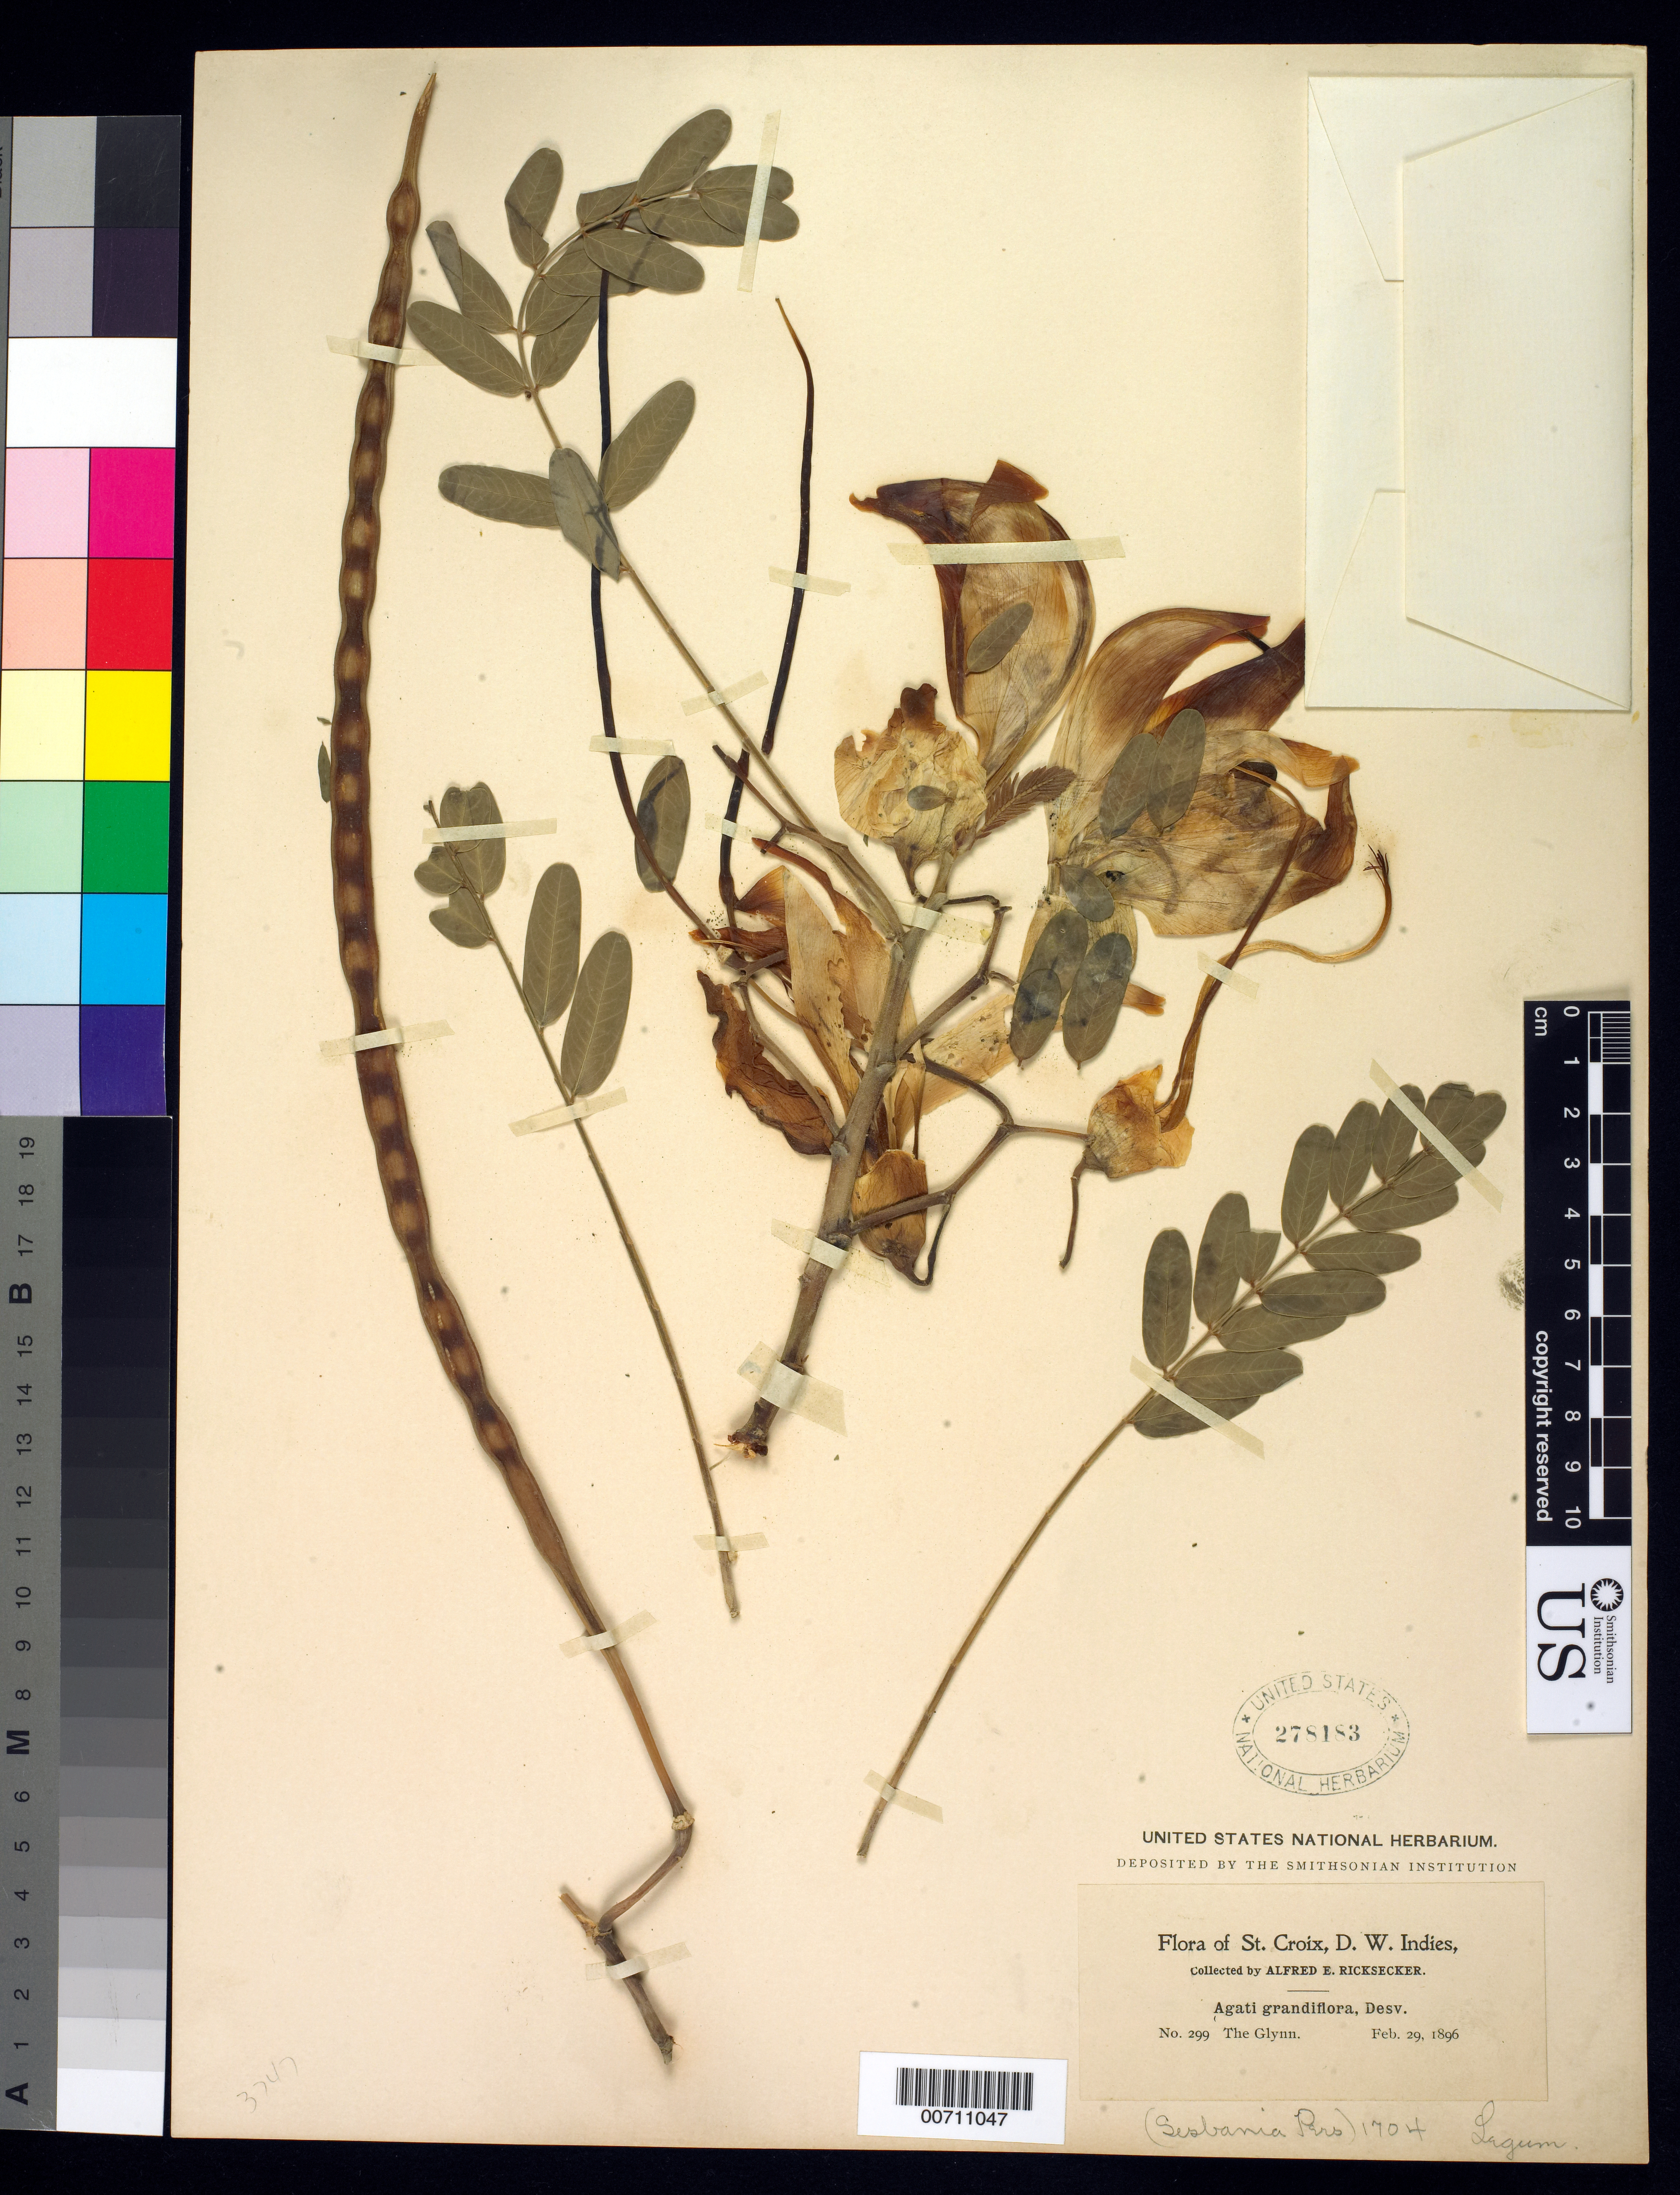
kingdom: Plantae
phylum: Tracheophyta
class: Magnoliopsida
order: Fabales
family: Fabaceae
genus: Sesbania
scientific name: Sesbania grandiflora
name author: (L.) Poir.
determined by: Strong, M. T., (US), Smithsonian Institution - National Museum of Natural History (UNITED STATES)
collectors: A. E. Ricksecker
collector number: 299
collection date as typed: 29 Feb 1896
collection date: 1896-02-29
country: U.S. Virgin Islands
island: St. Croix Island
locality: The Glynn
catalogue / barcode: US 278183